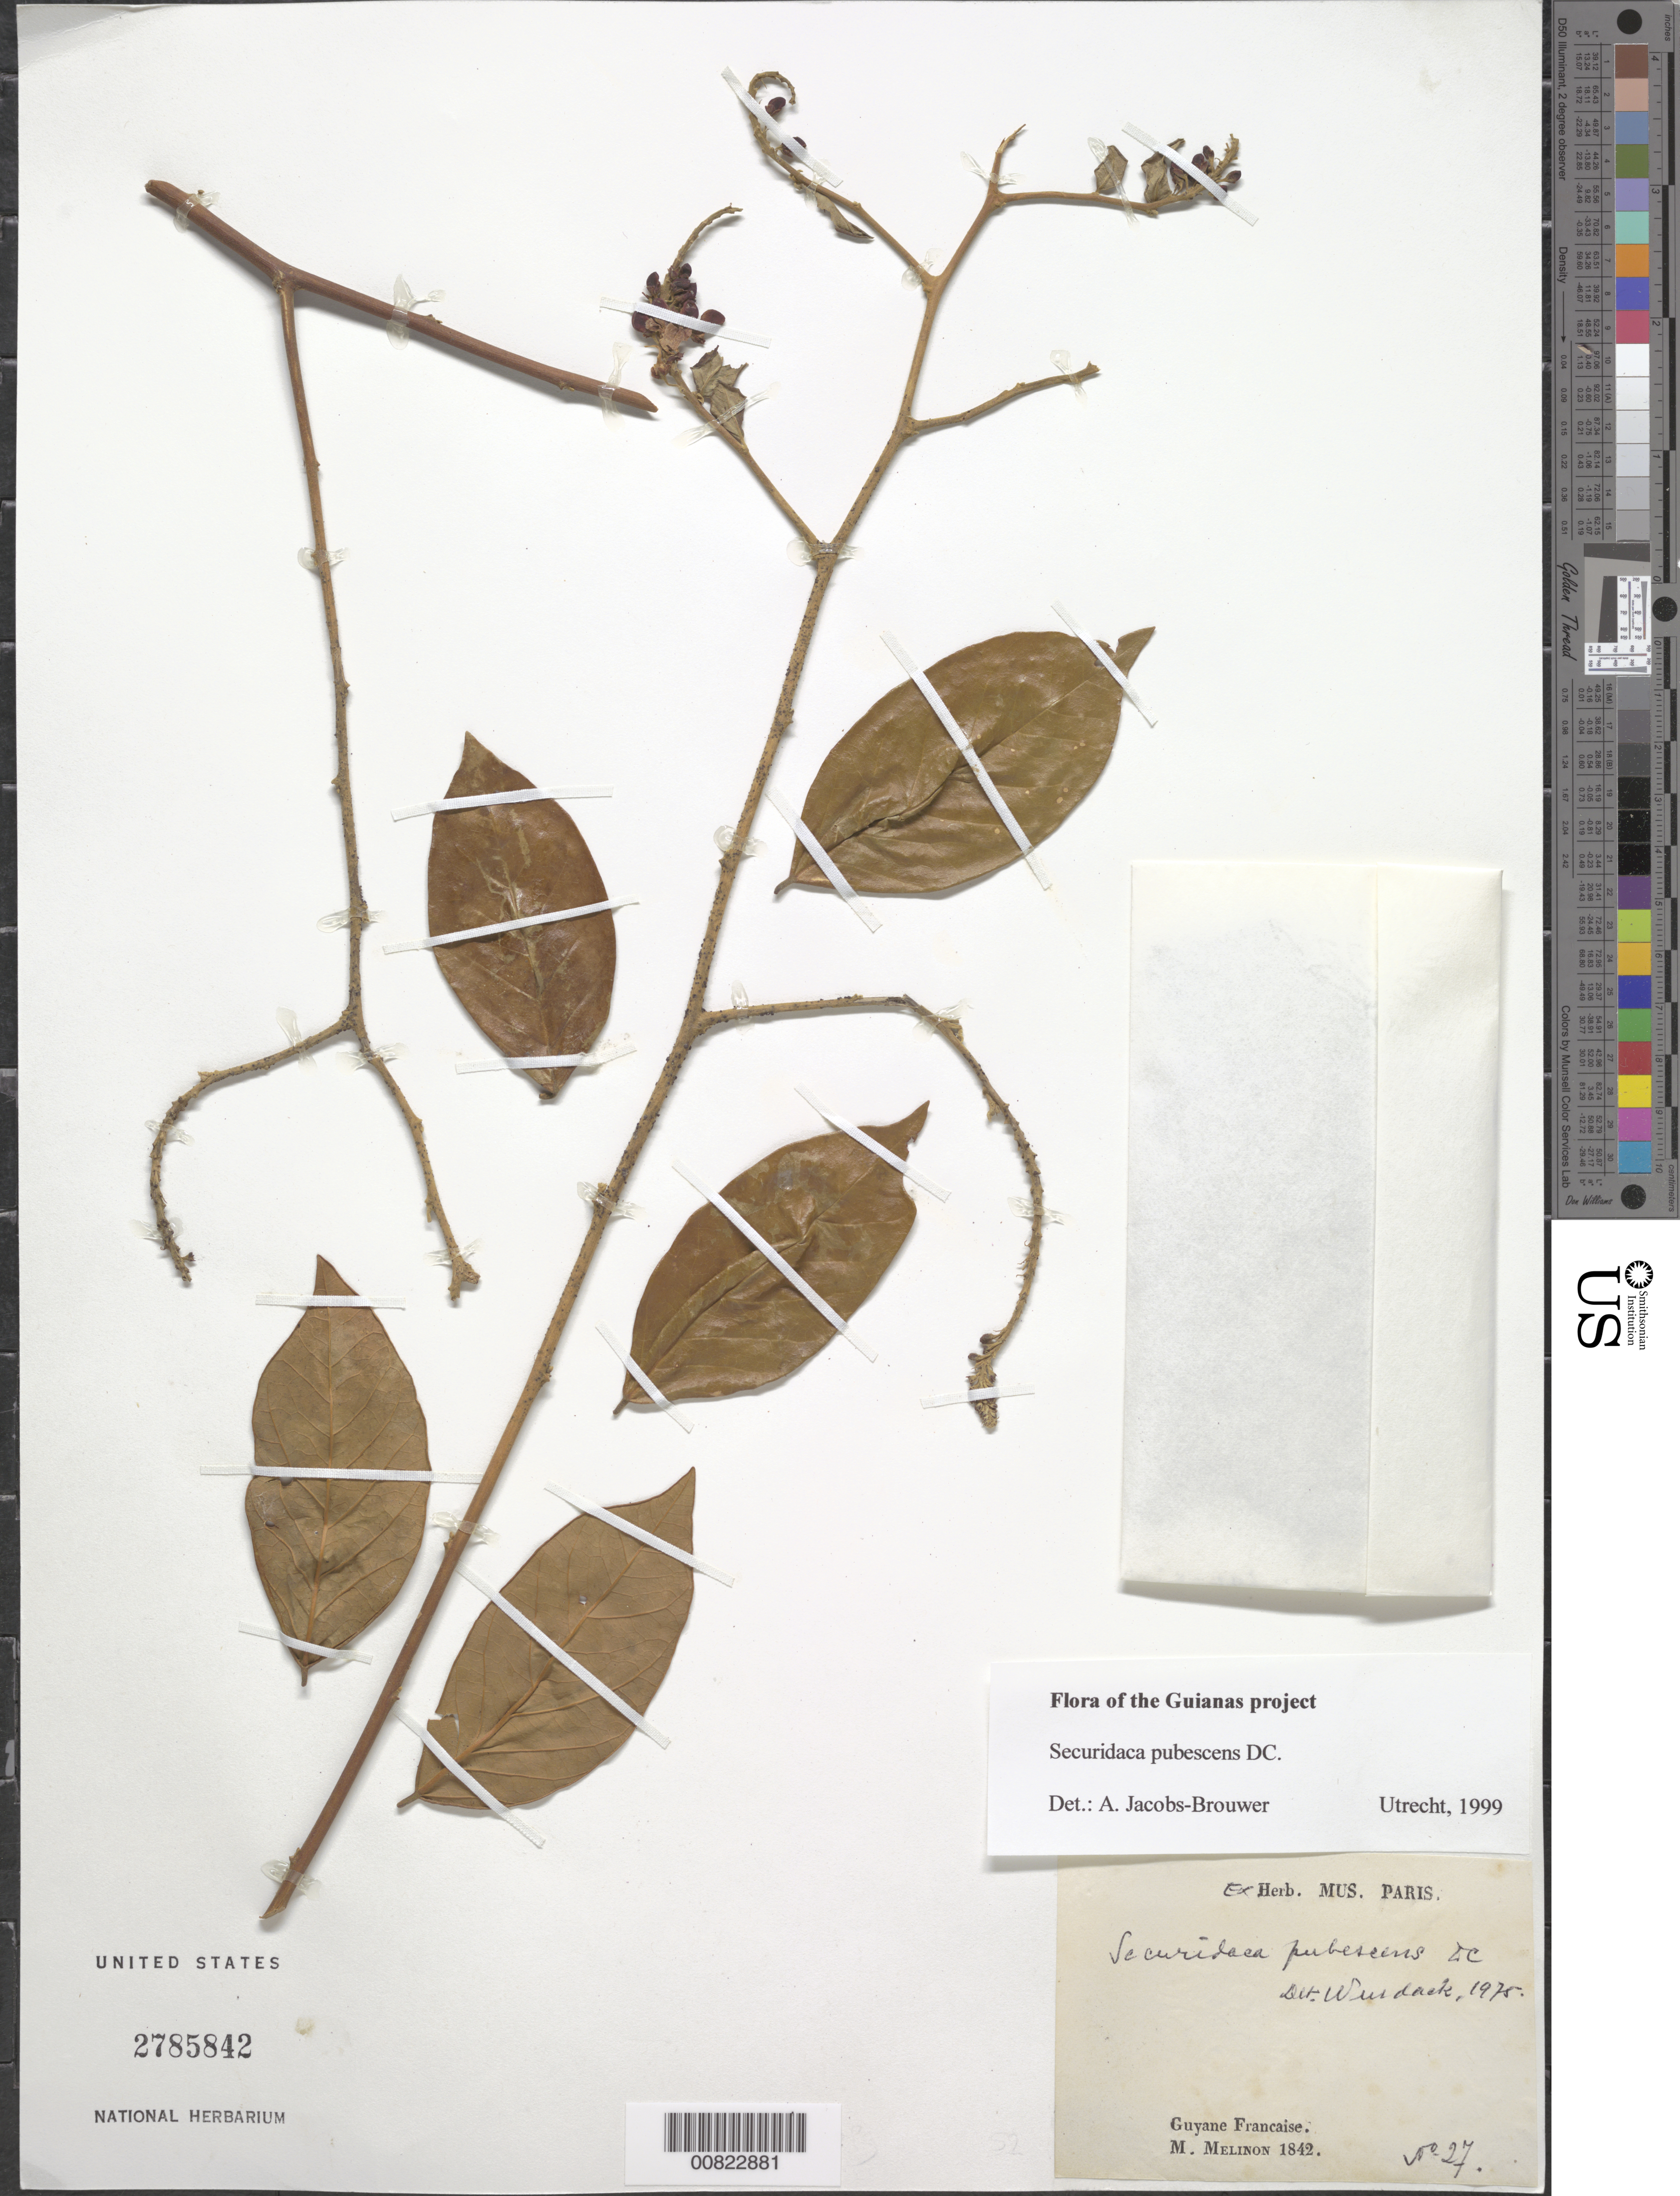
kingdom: Plantae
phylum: Tracheophyta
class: Magnoliopsida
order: Fabales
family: Polygalaceae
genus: Securidaca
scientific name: Securidaca pubescens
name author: DC.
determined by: Jacobs-Brouwer, A.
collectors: E. Mélinon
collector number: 27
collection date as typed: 1842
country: French Guiana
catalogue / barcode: US 2785842